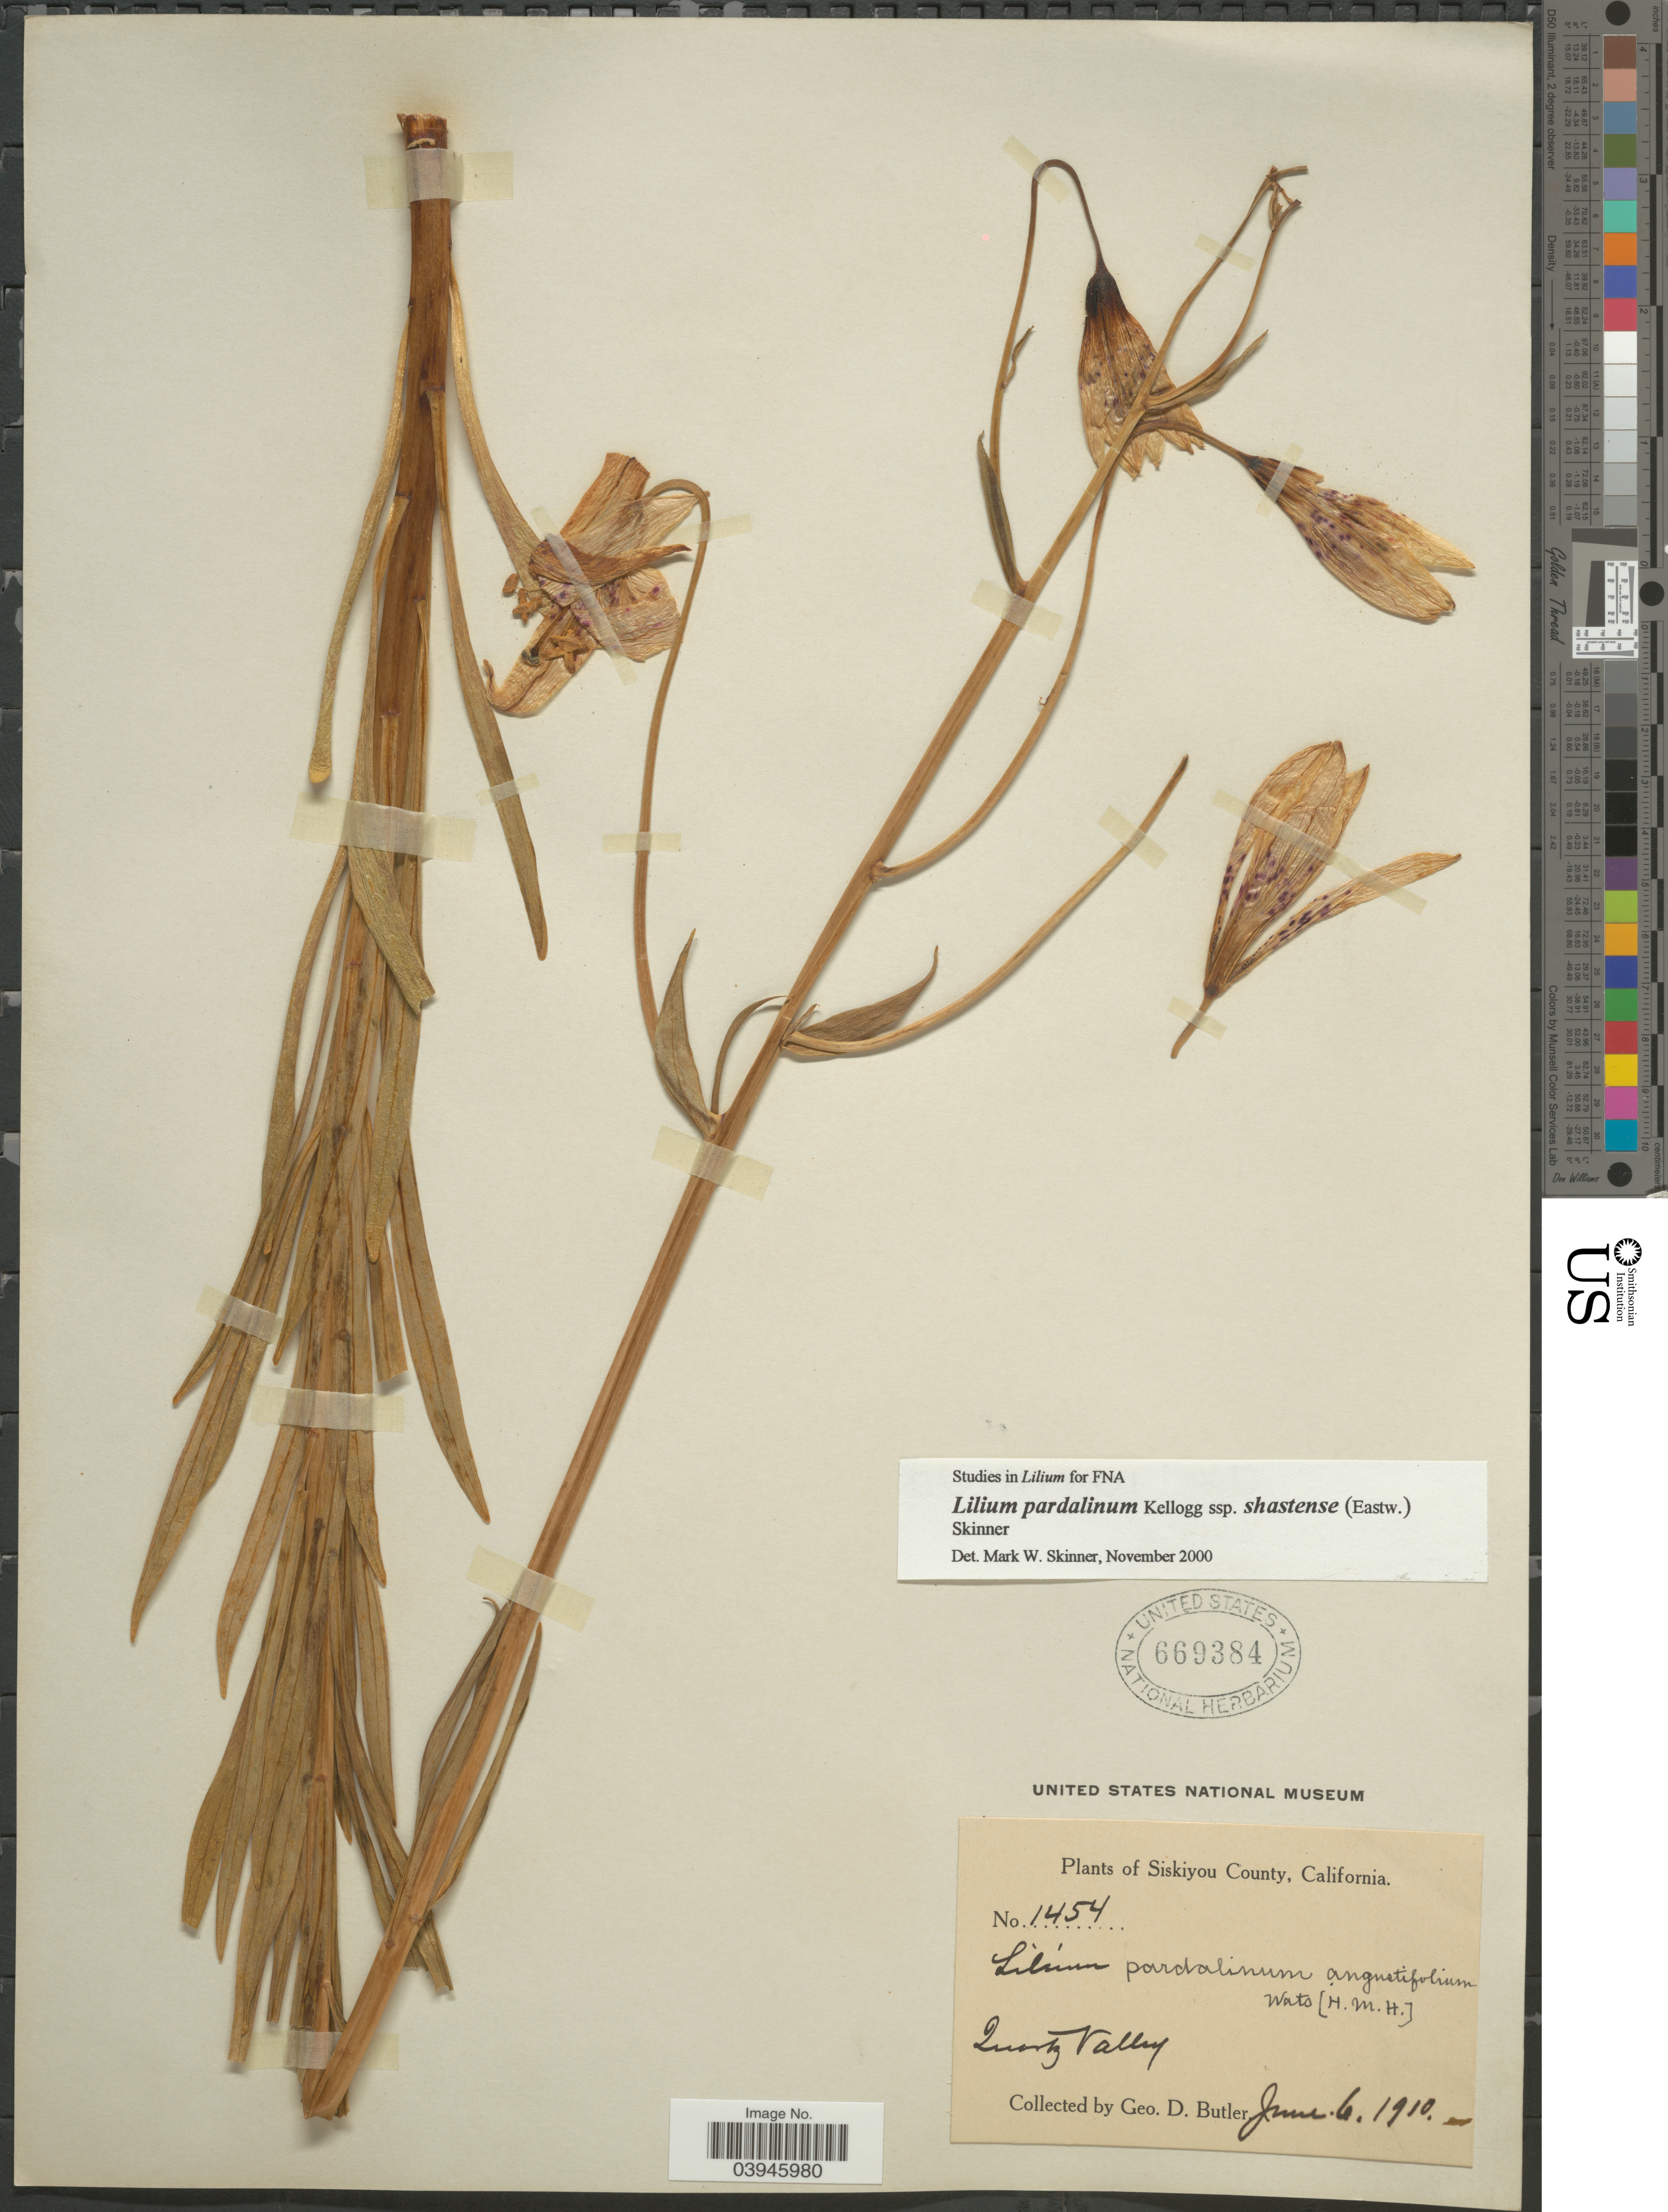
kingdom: Plantae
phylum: Tracheophyta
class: Liliopsida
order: Liliales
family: Liliaceae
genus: Lilium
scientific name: Lilium nevadense var. shastense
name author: Eastw.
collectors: G. D. Butler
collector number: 1454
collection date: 1910-06-06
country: United States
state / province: California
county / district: Siskiyou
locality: Siskiyou County. Quartz Valley.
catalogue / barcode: US 669384